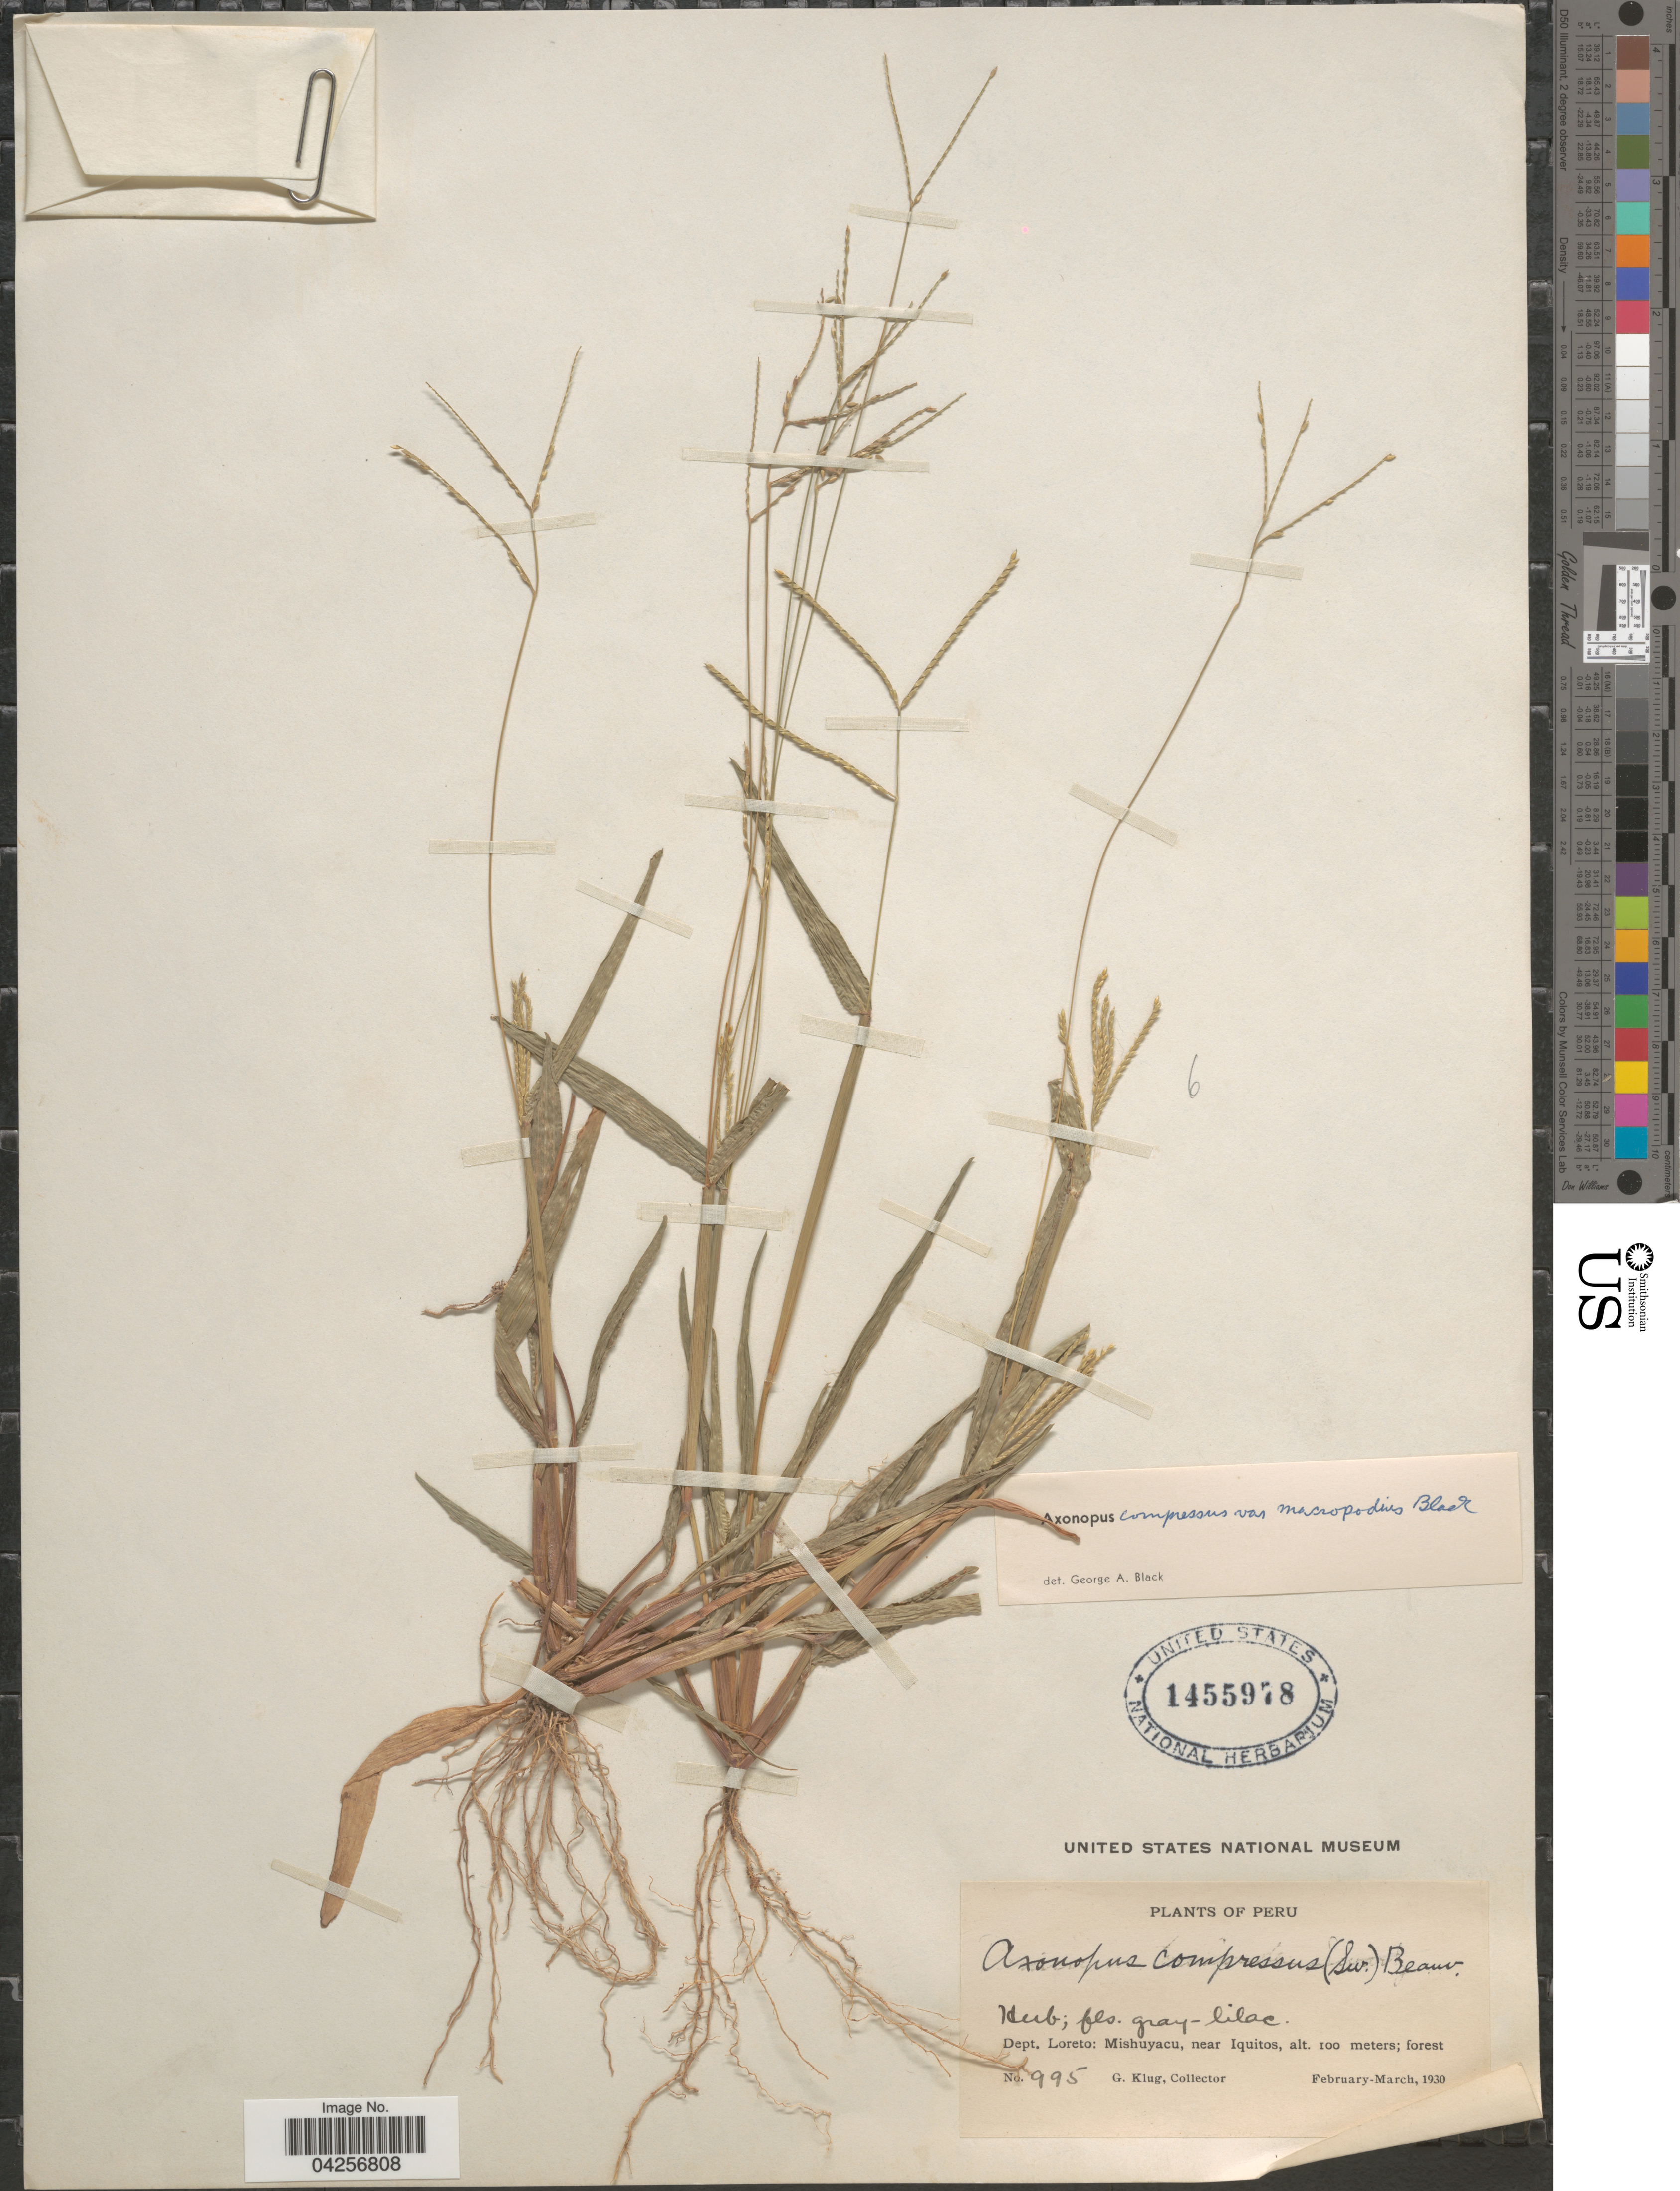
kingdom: Plantae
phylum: Tracheophyta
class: Liliopsida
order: Poales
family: Poaceae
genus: Axonopus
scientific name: Axonopus compressus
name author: (Sw.) P. Beauv.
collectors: G. Klug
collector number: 995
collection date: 1930-02/1930-03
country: Peru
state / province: Loreto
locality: Dept. Loreto: Mishuyacu, near Iquitos.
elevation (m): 100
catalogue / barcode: US 1455978